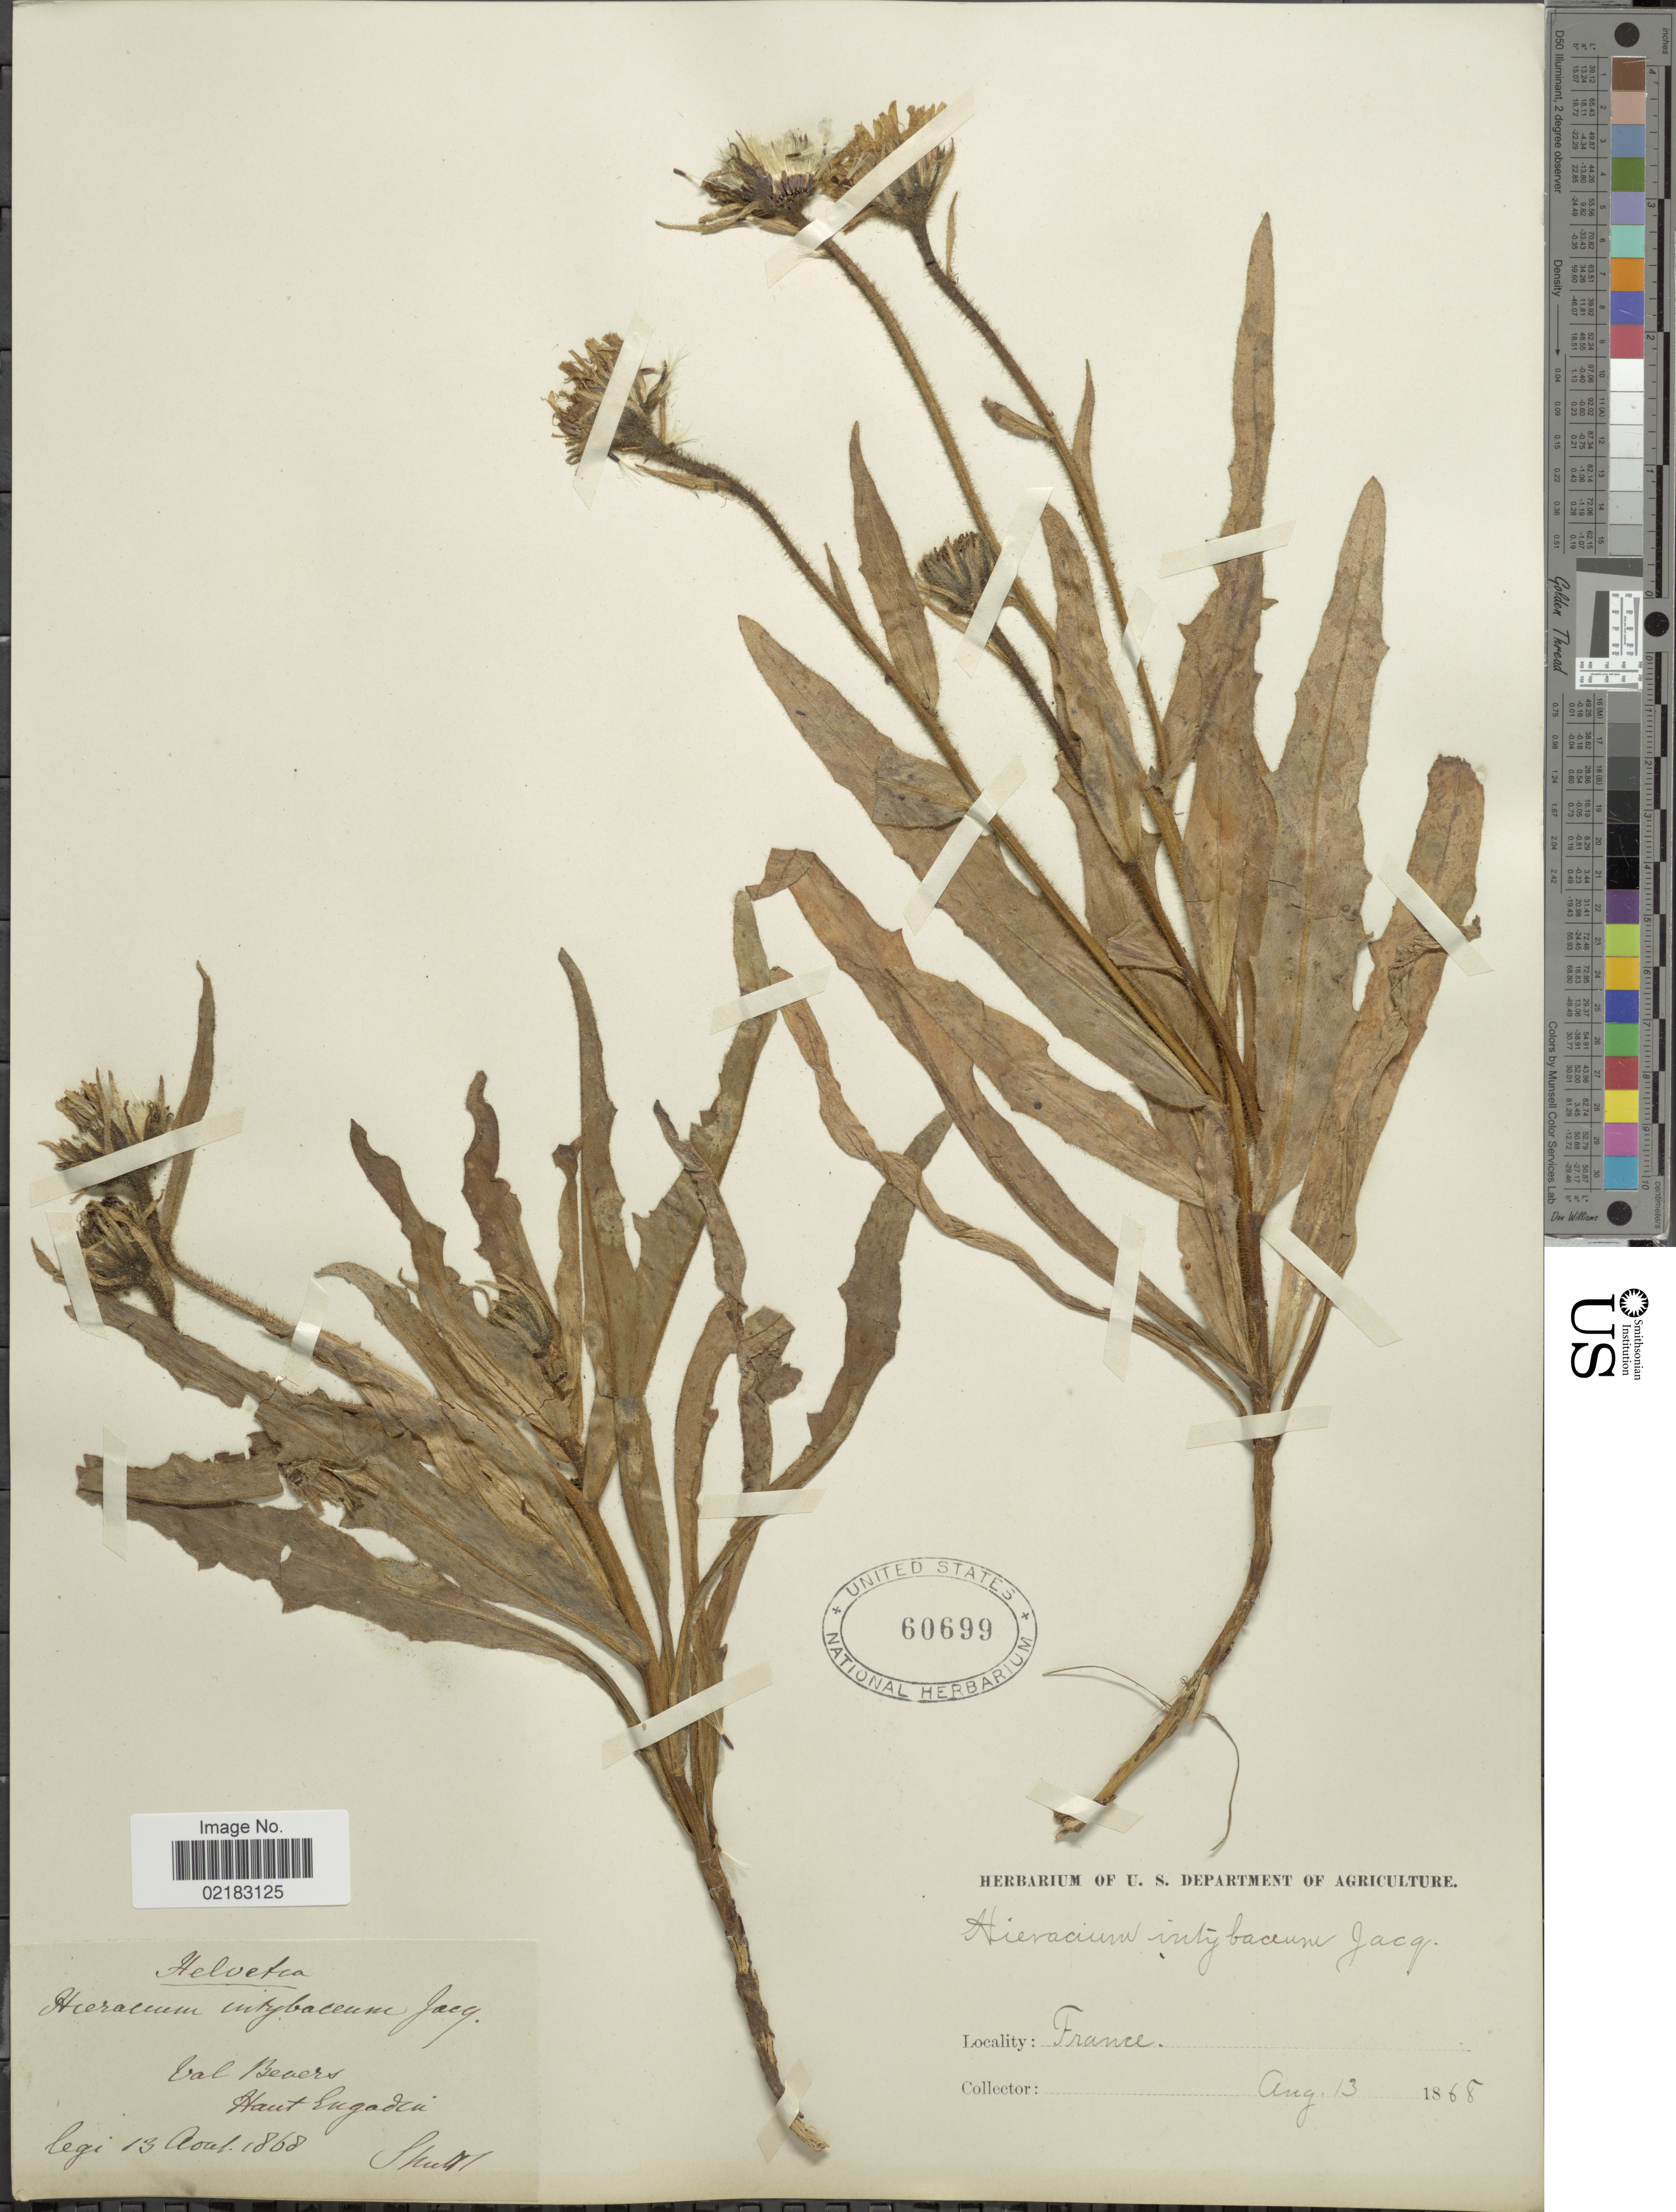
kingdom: Plantae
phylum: Tracheophyta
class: Magnoliopsida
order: Asterales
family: Asteraceae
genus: Hieracium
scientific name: Hieracium intybaceum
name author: All.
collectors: -. Shultz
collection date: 1868-08-13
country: France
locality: Bal Beaer, Haut Engadin [interpreted]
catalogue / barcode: US 60699